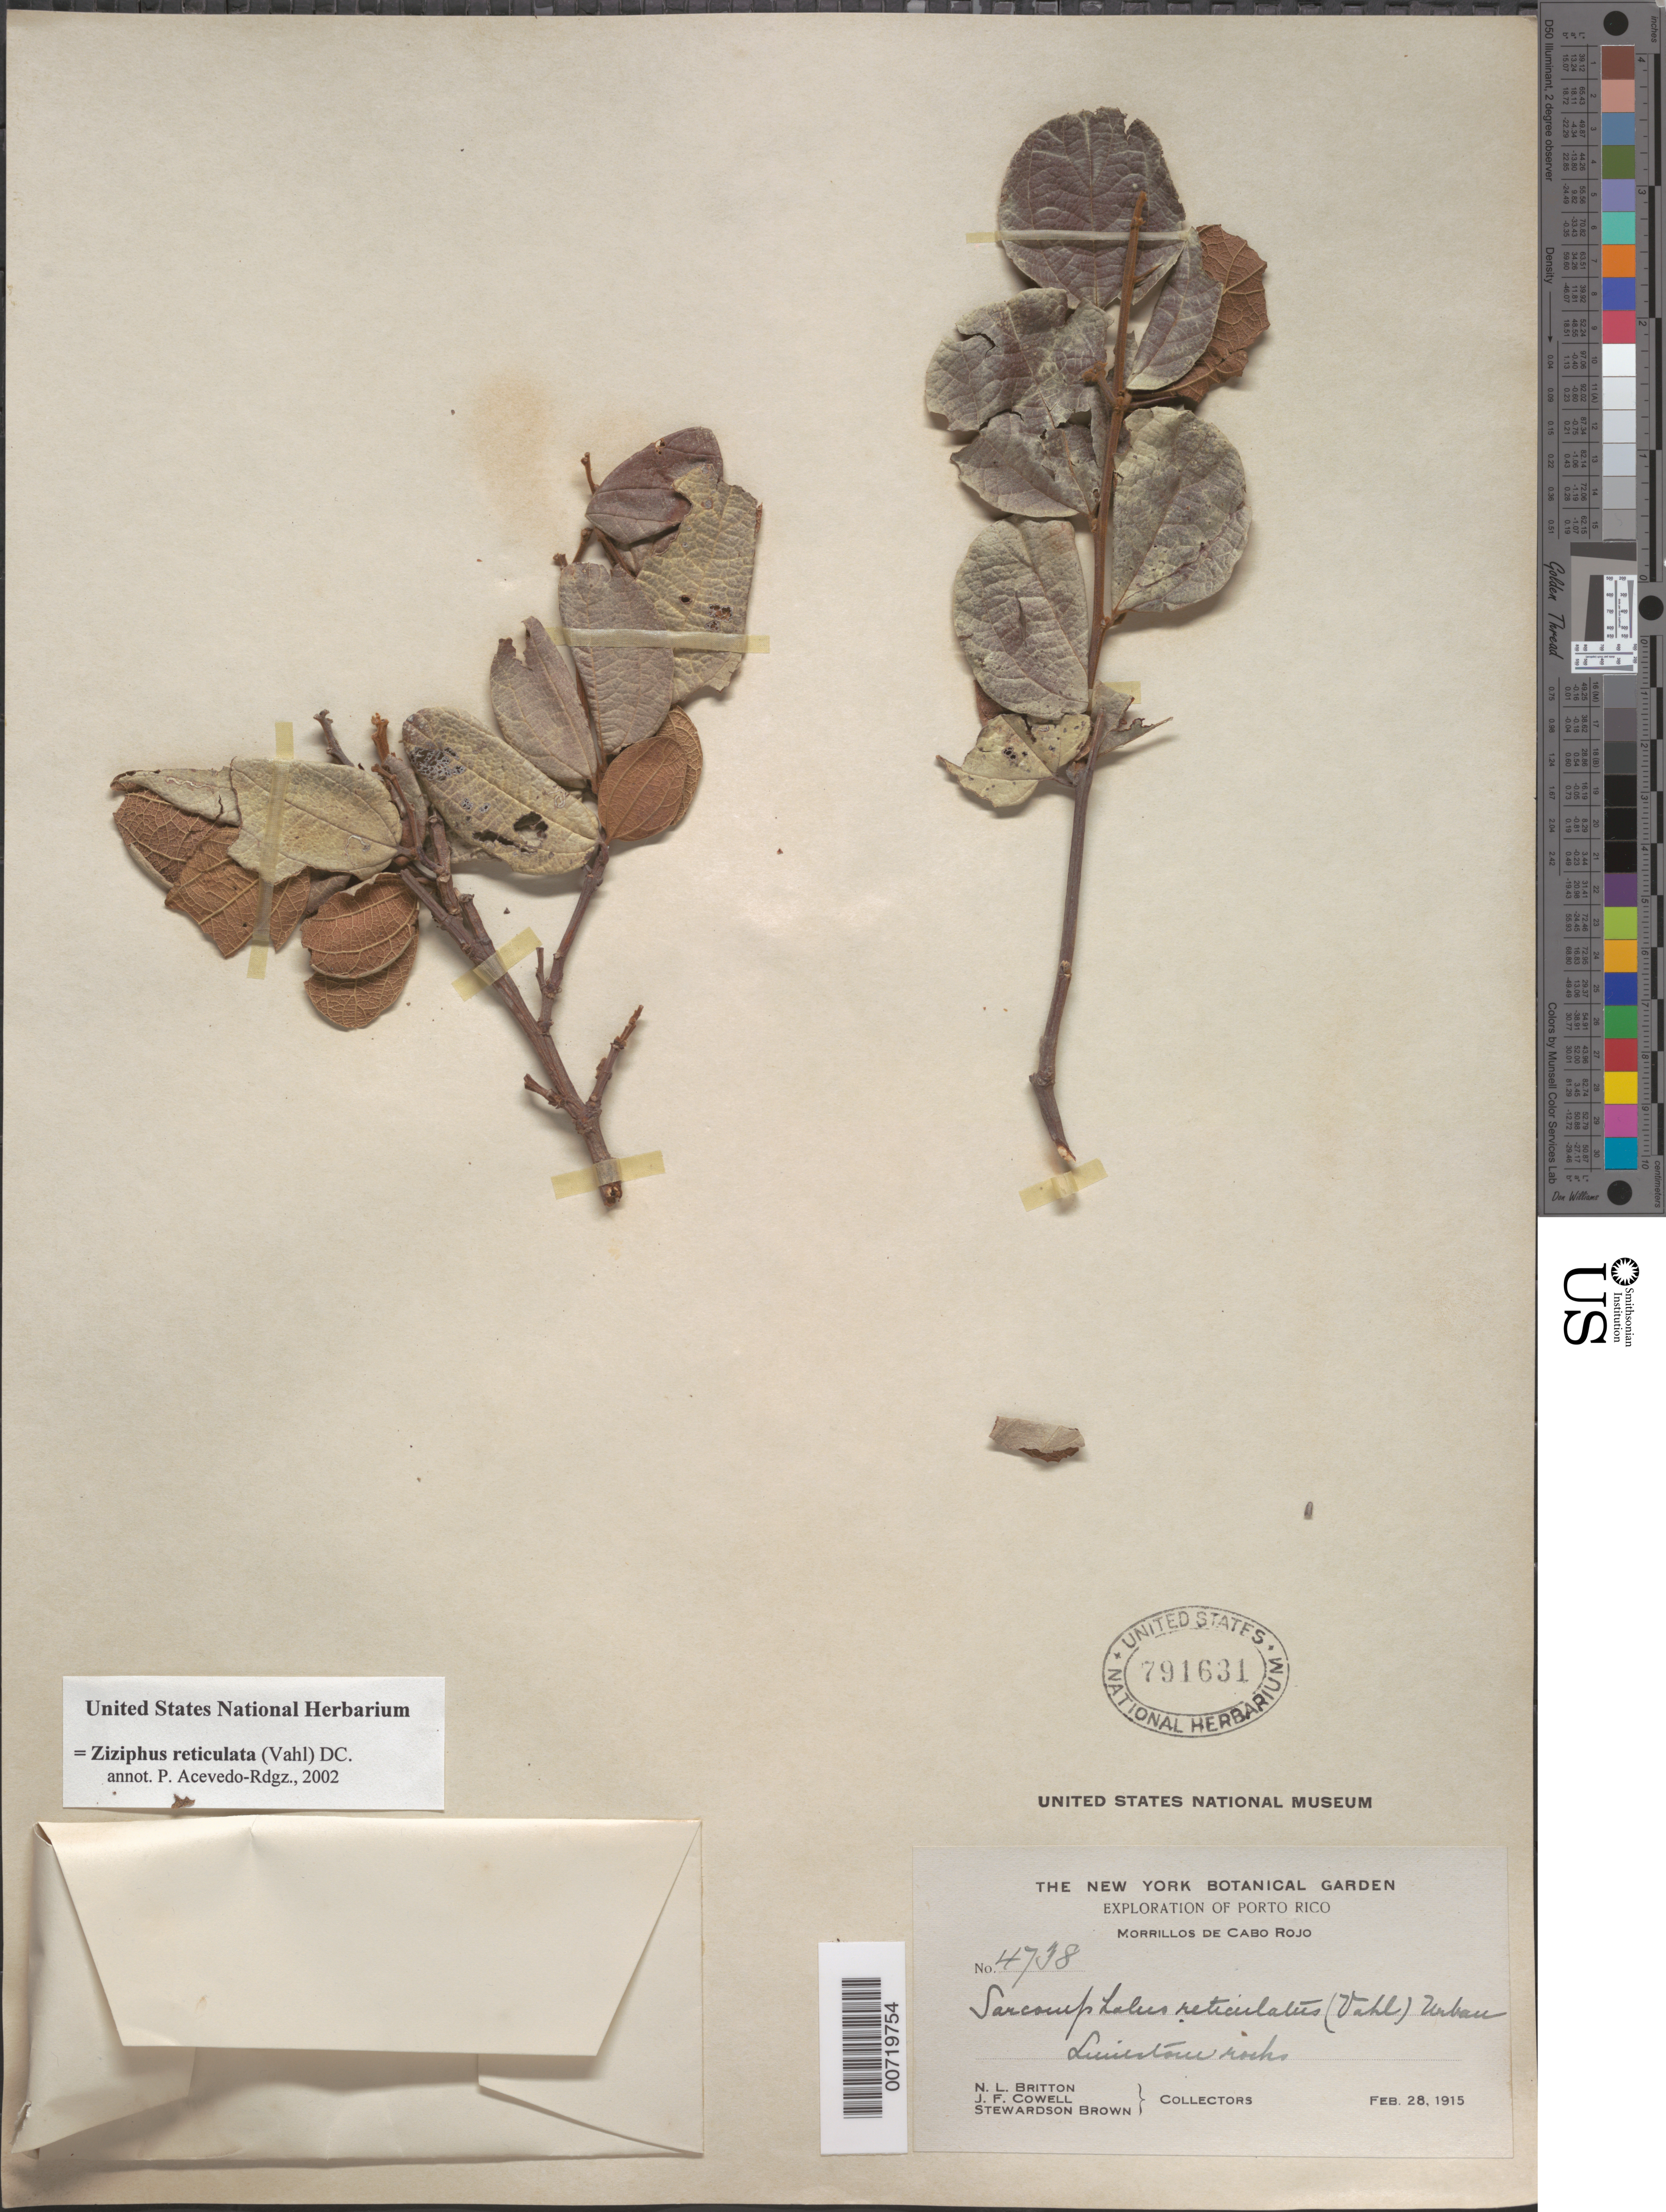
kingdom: Plantae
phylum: Tracheophyta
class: Magnoliopsida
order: Rosales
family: Rhamnaceae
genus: Sarcomphalus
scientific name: Sarcomphalus reticulatus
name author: (Vahl) Urb.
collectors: N. Britton, J. F. Cowell & S. Brown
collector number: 4738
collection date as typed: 28 Feb 1915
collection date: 1915-02-28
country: Puerto Rico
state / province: Cabo Rojo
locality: Morrillos de Cabo Rojo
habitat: Limestone rocks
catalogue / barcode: US 791631